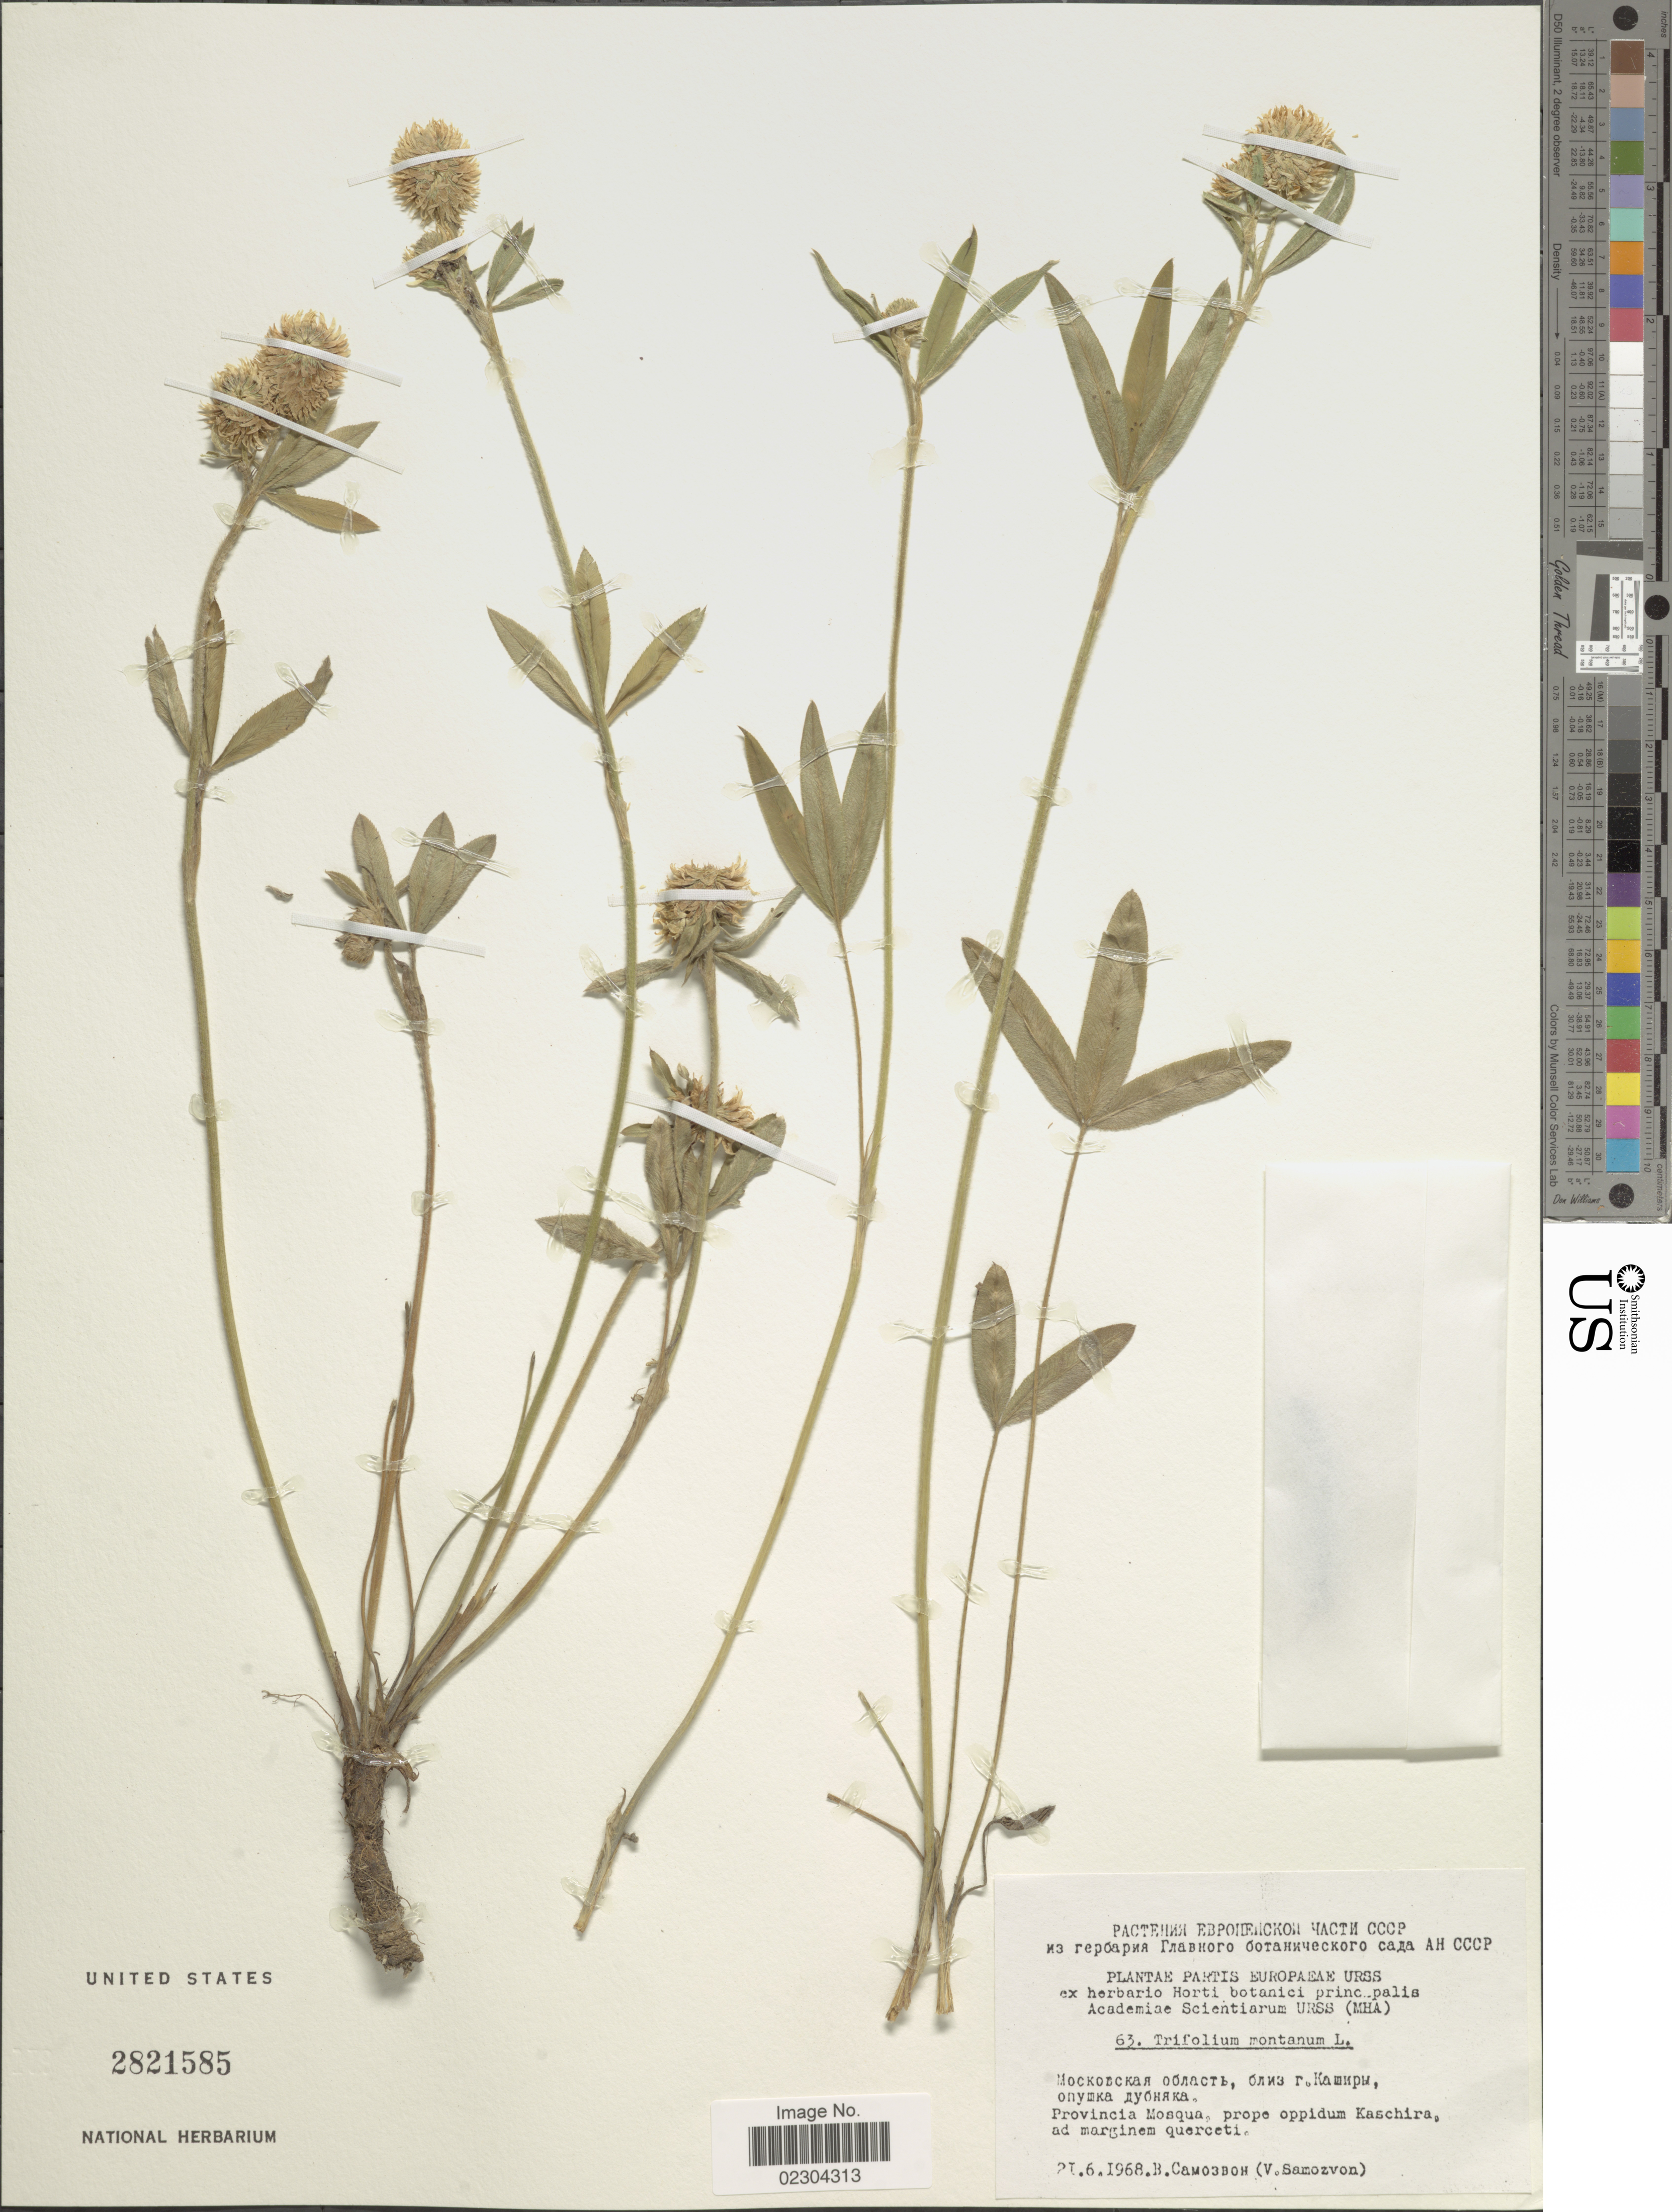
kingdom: Plantae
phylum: Tracheophyta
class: Magnoliopsida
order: Fabales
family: Fabaceae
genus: Trifolium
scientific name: Trifolium montanum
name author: L.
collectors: V. Samozvon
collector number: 63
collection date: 1968-06-21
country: Russian Federation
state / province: Moscow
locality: Provincia Mosque, prope oppidum Kaschira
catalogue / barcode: US 2821585